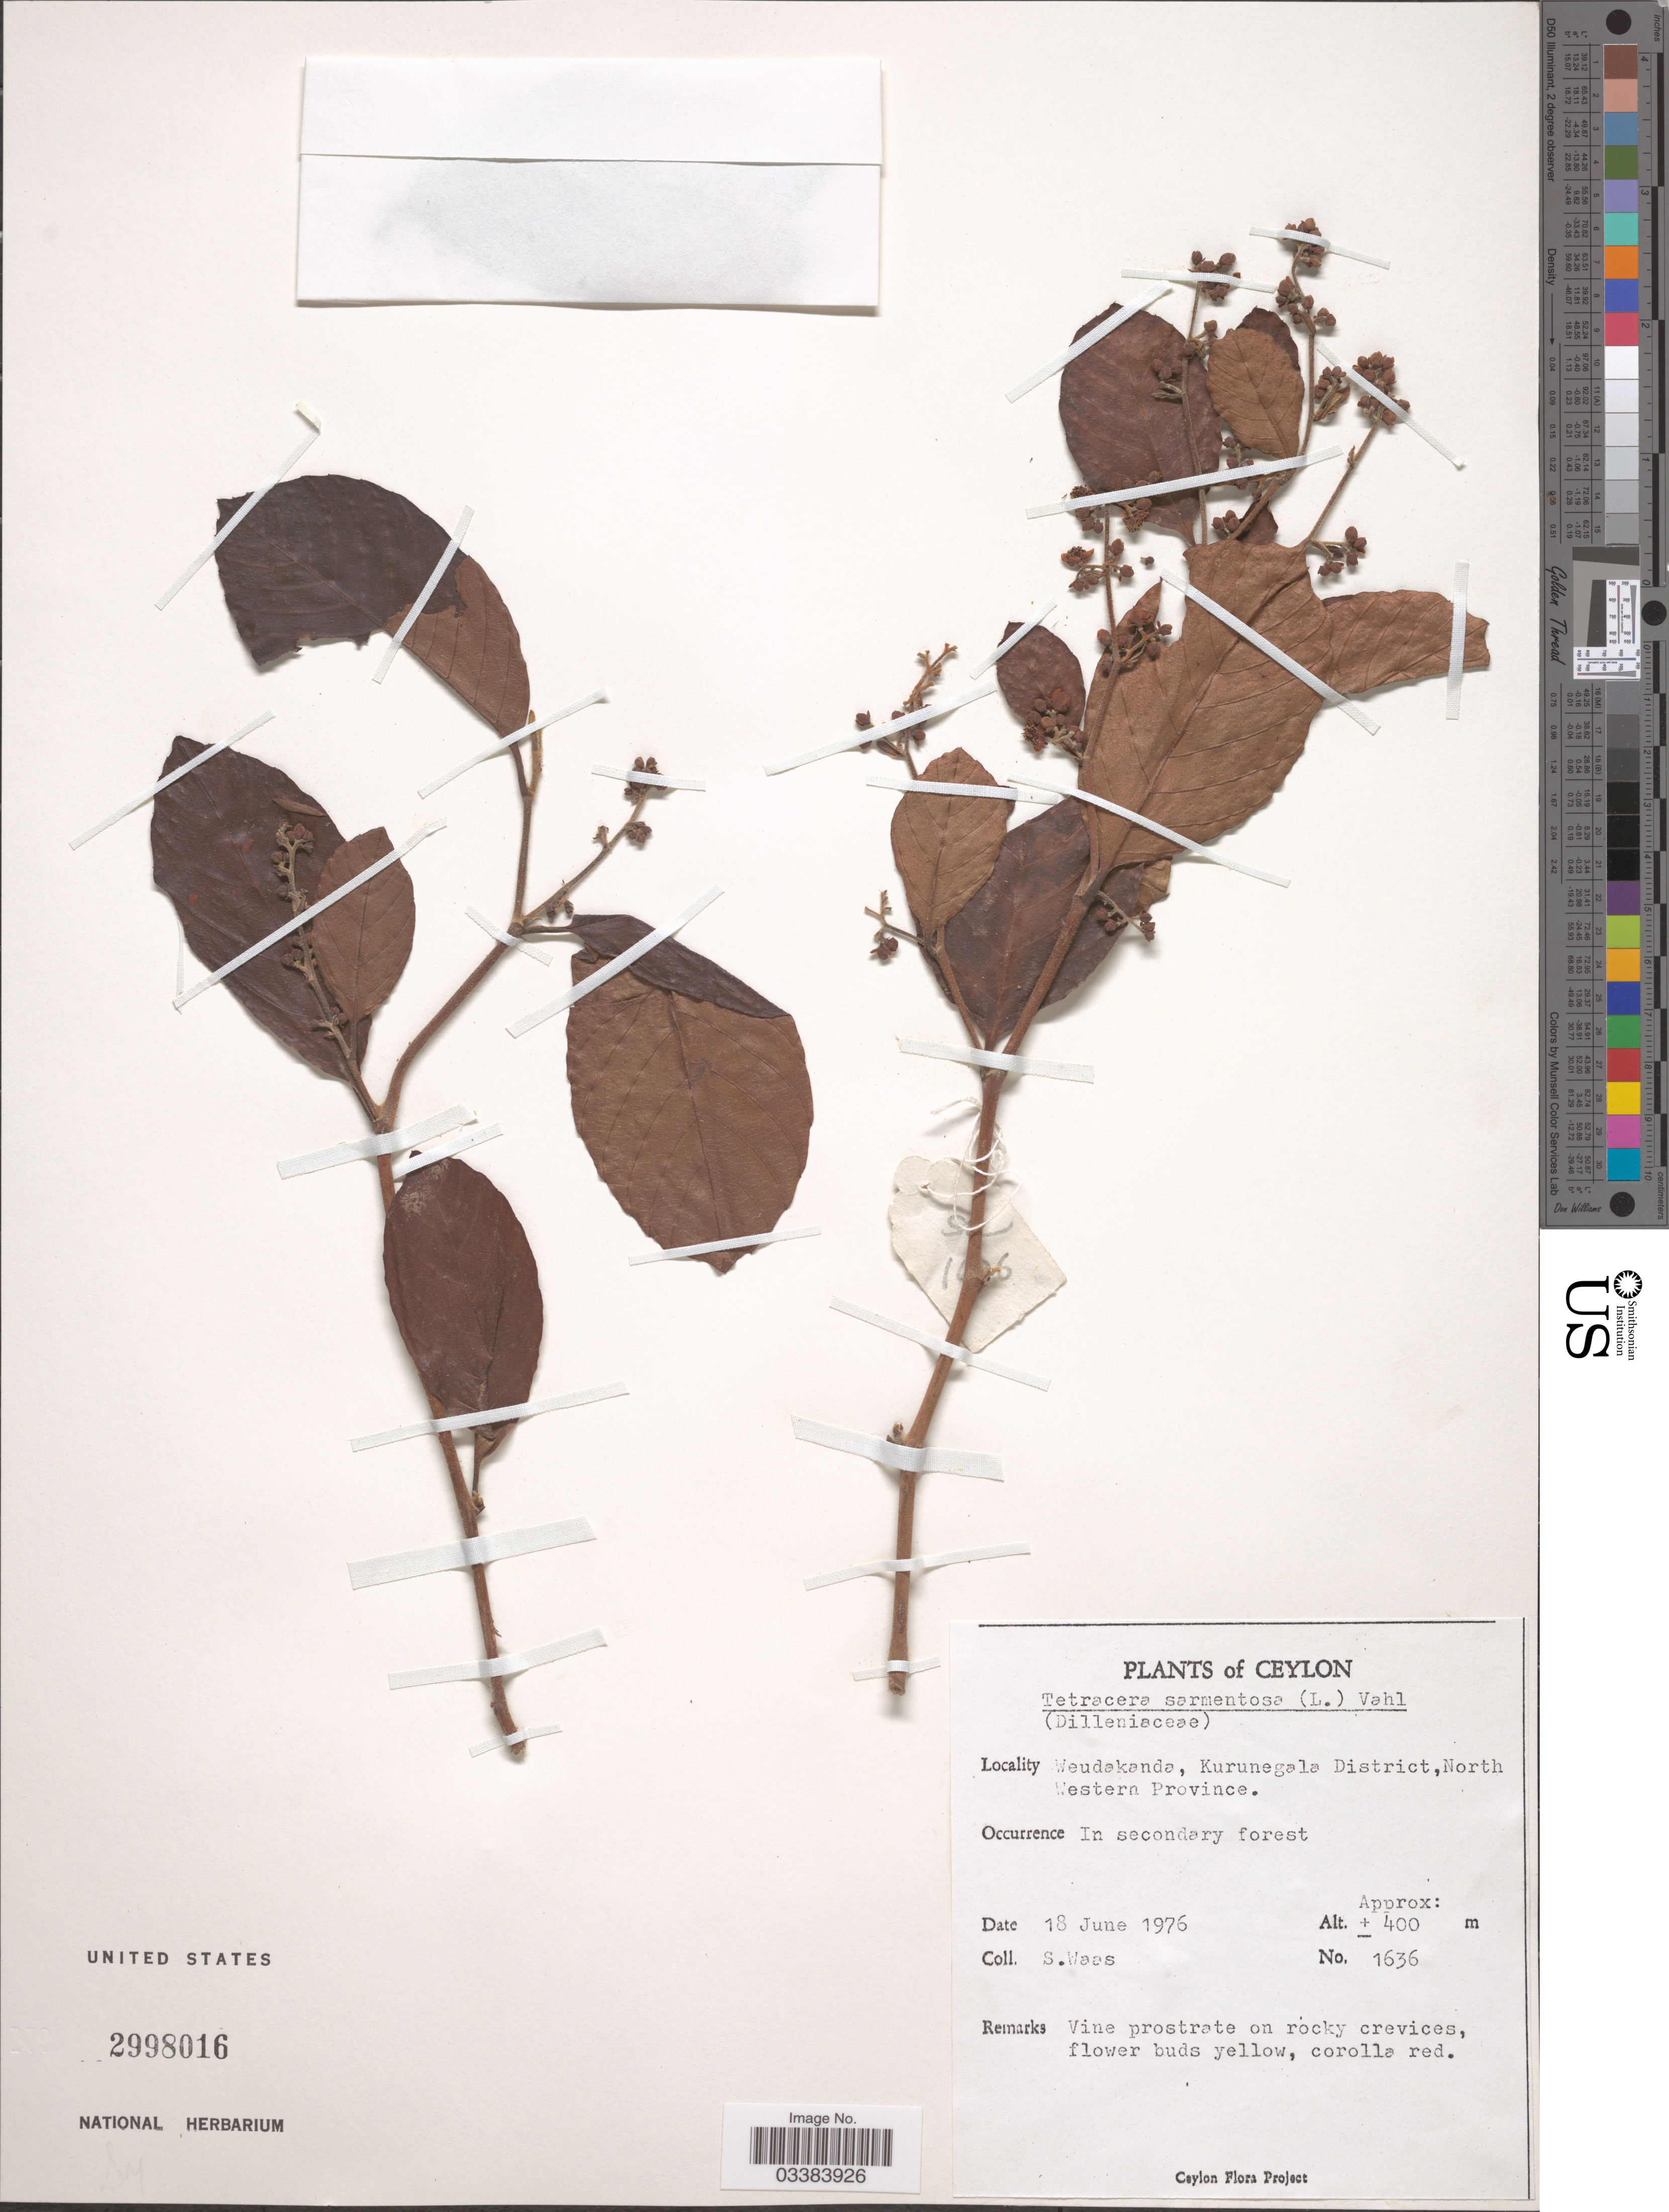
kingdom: Plantae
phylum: Tracheophyta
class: Magnoliopsida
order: Dilleniales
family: Dilleniaceae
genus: Tetracera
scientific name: Tetracera sarmentosa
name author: (L.) Vahl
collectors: S. Waas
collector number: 1636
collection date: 1976-06-18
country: Sri Lanka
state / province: North Western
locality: Ceylon. Weudakanda, Kurunegala District.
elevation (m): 400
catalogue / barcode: US 2998016